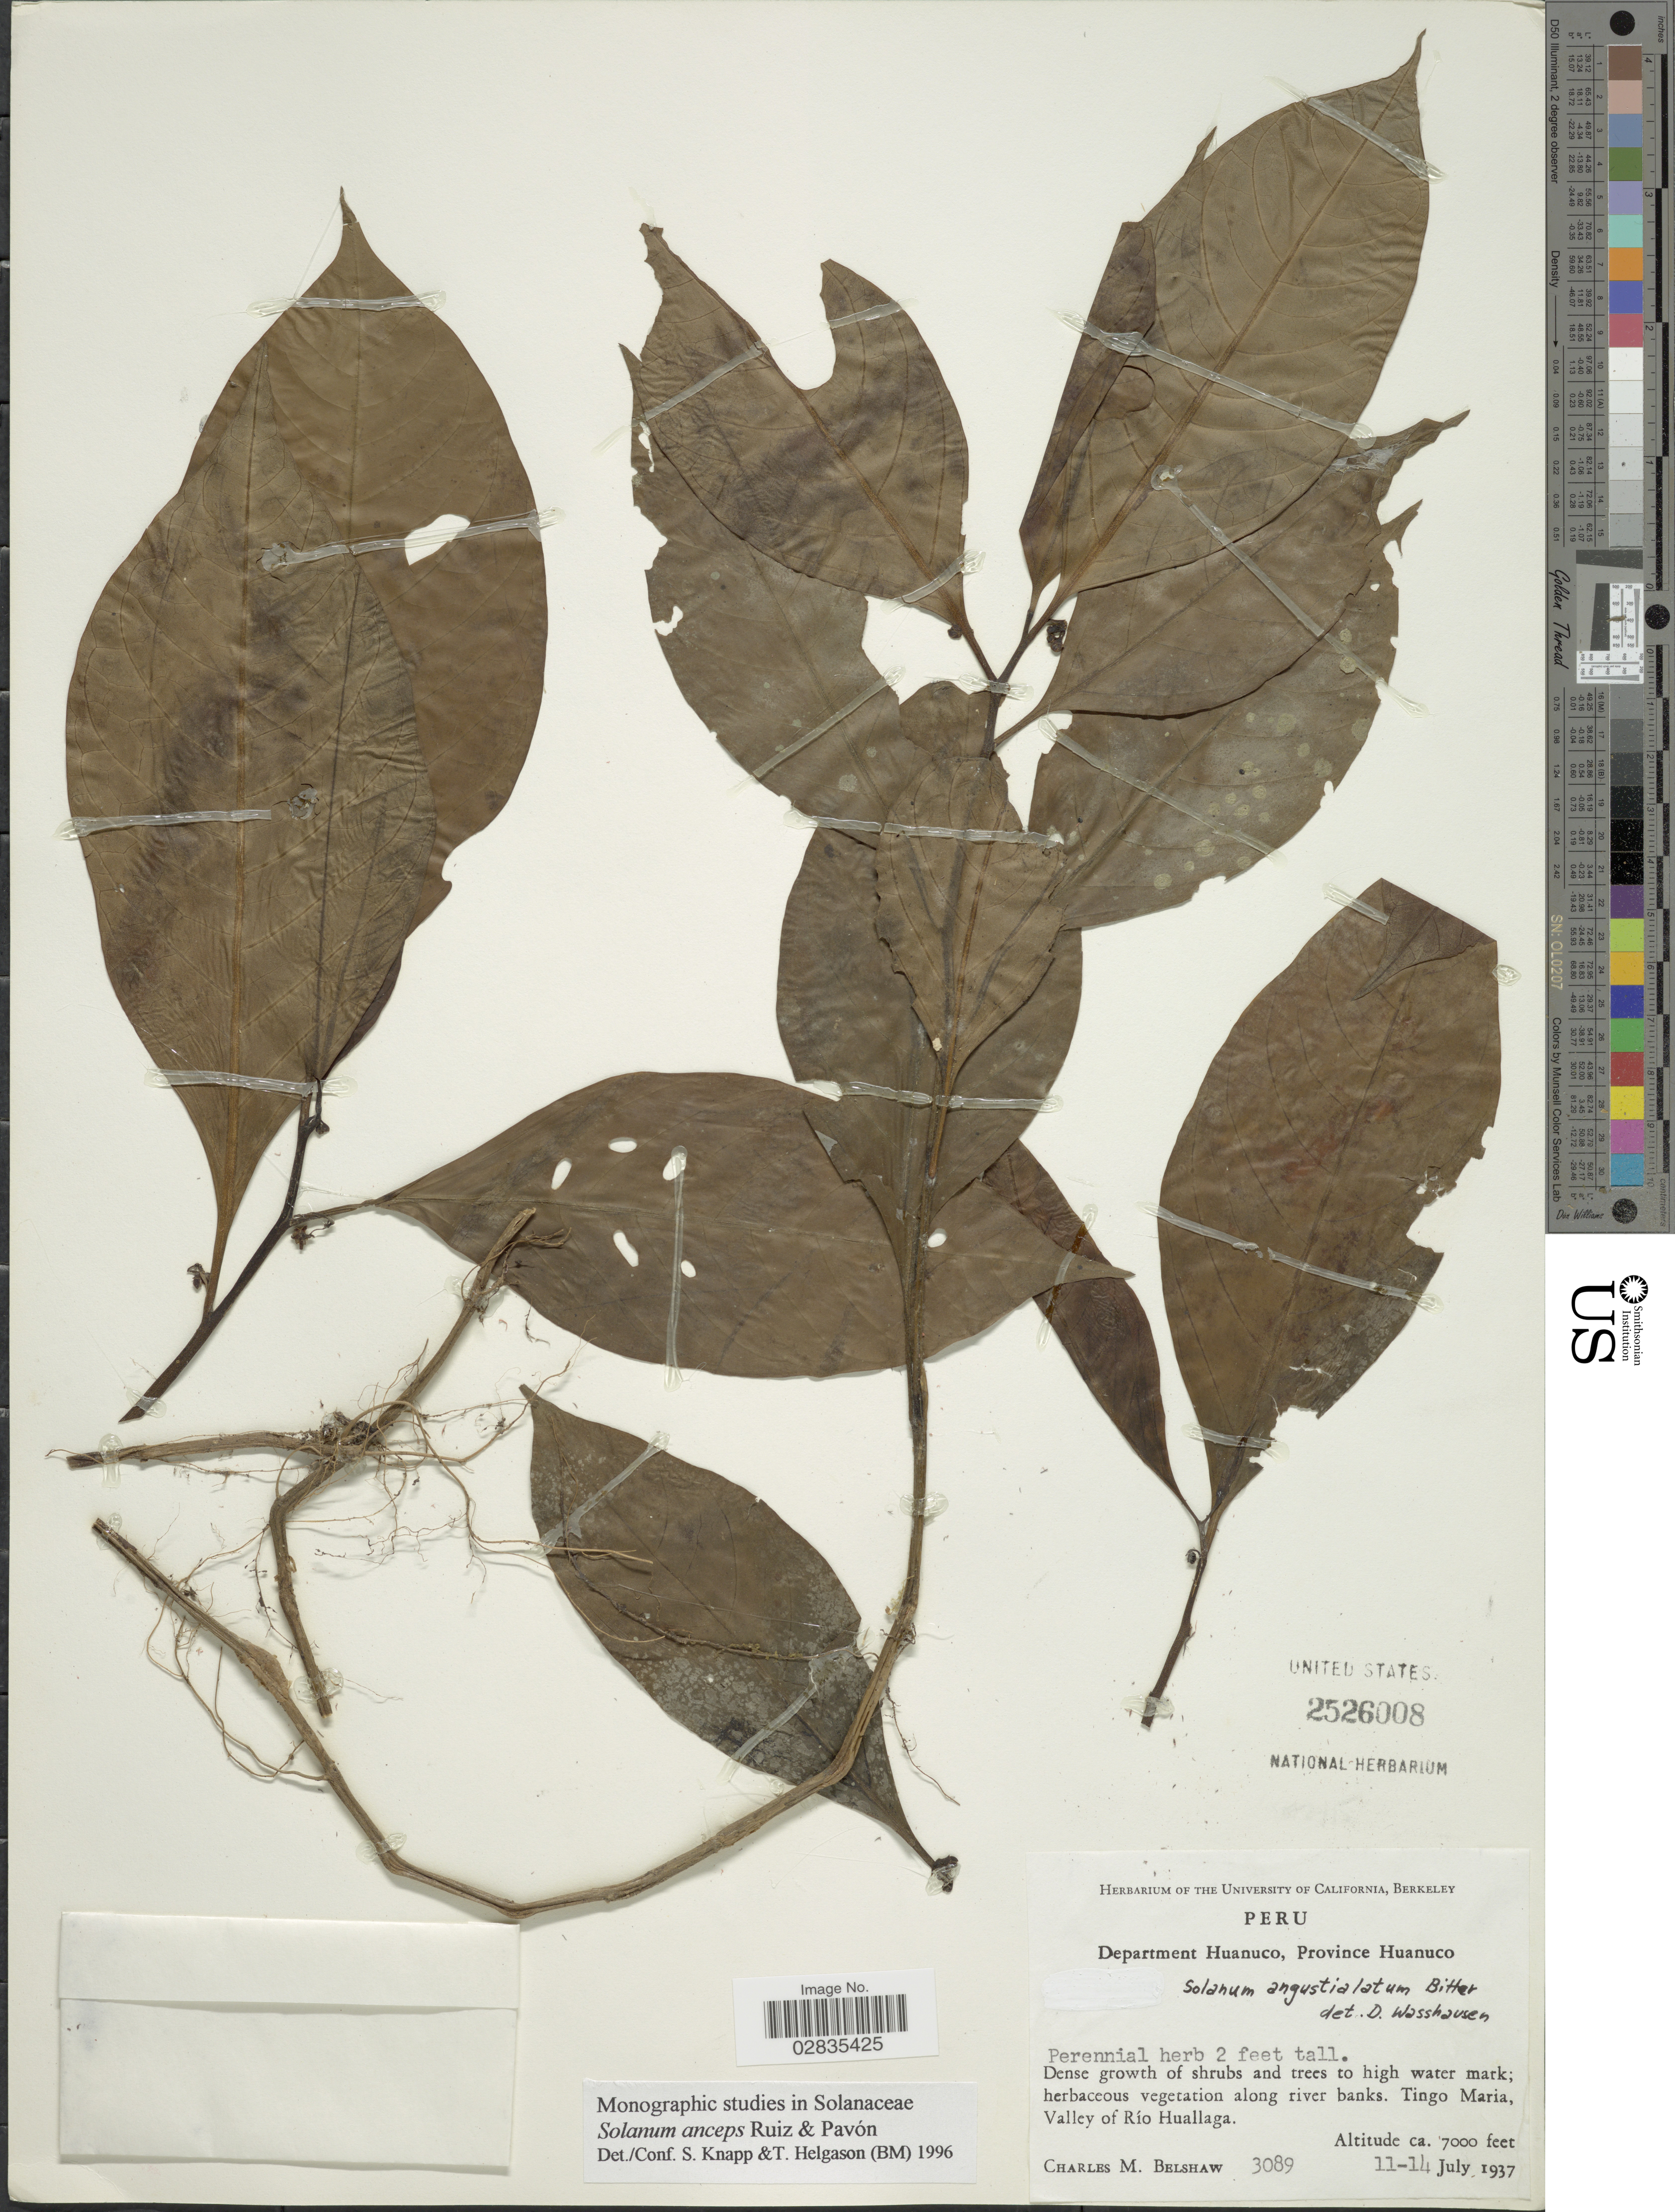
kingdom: Plantae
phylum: Tracheophyta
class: Magnoliopsida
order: Solanales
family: Solanaceae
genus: Solanum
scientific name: Solanum anceps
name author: Ruiz & Pav.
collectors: C. Shaw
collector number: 3089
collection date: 1937-07-11/1937-07-14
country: Peru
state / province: Huánuco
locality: Department Huanuco. Tingo Maria, Valley of Río Huallaga.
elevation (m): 2134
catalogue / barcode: US 2526008